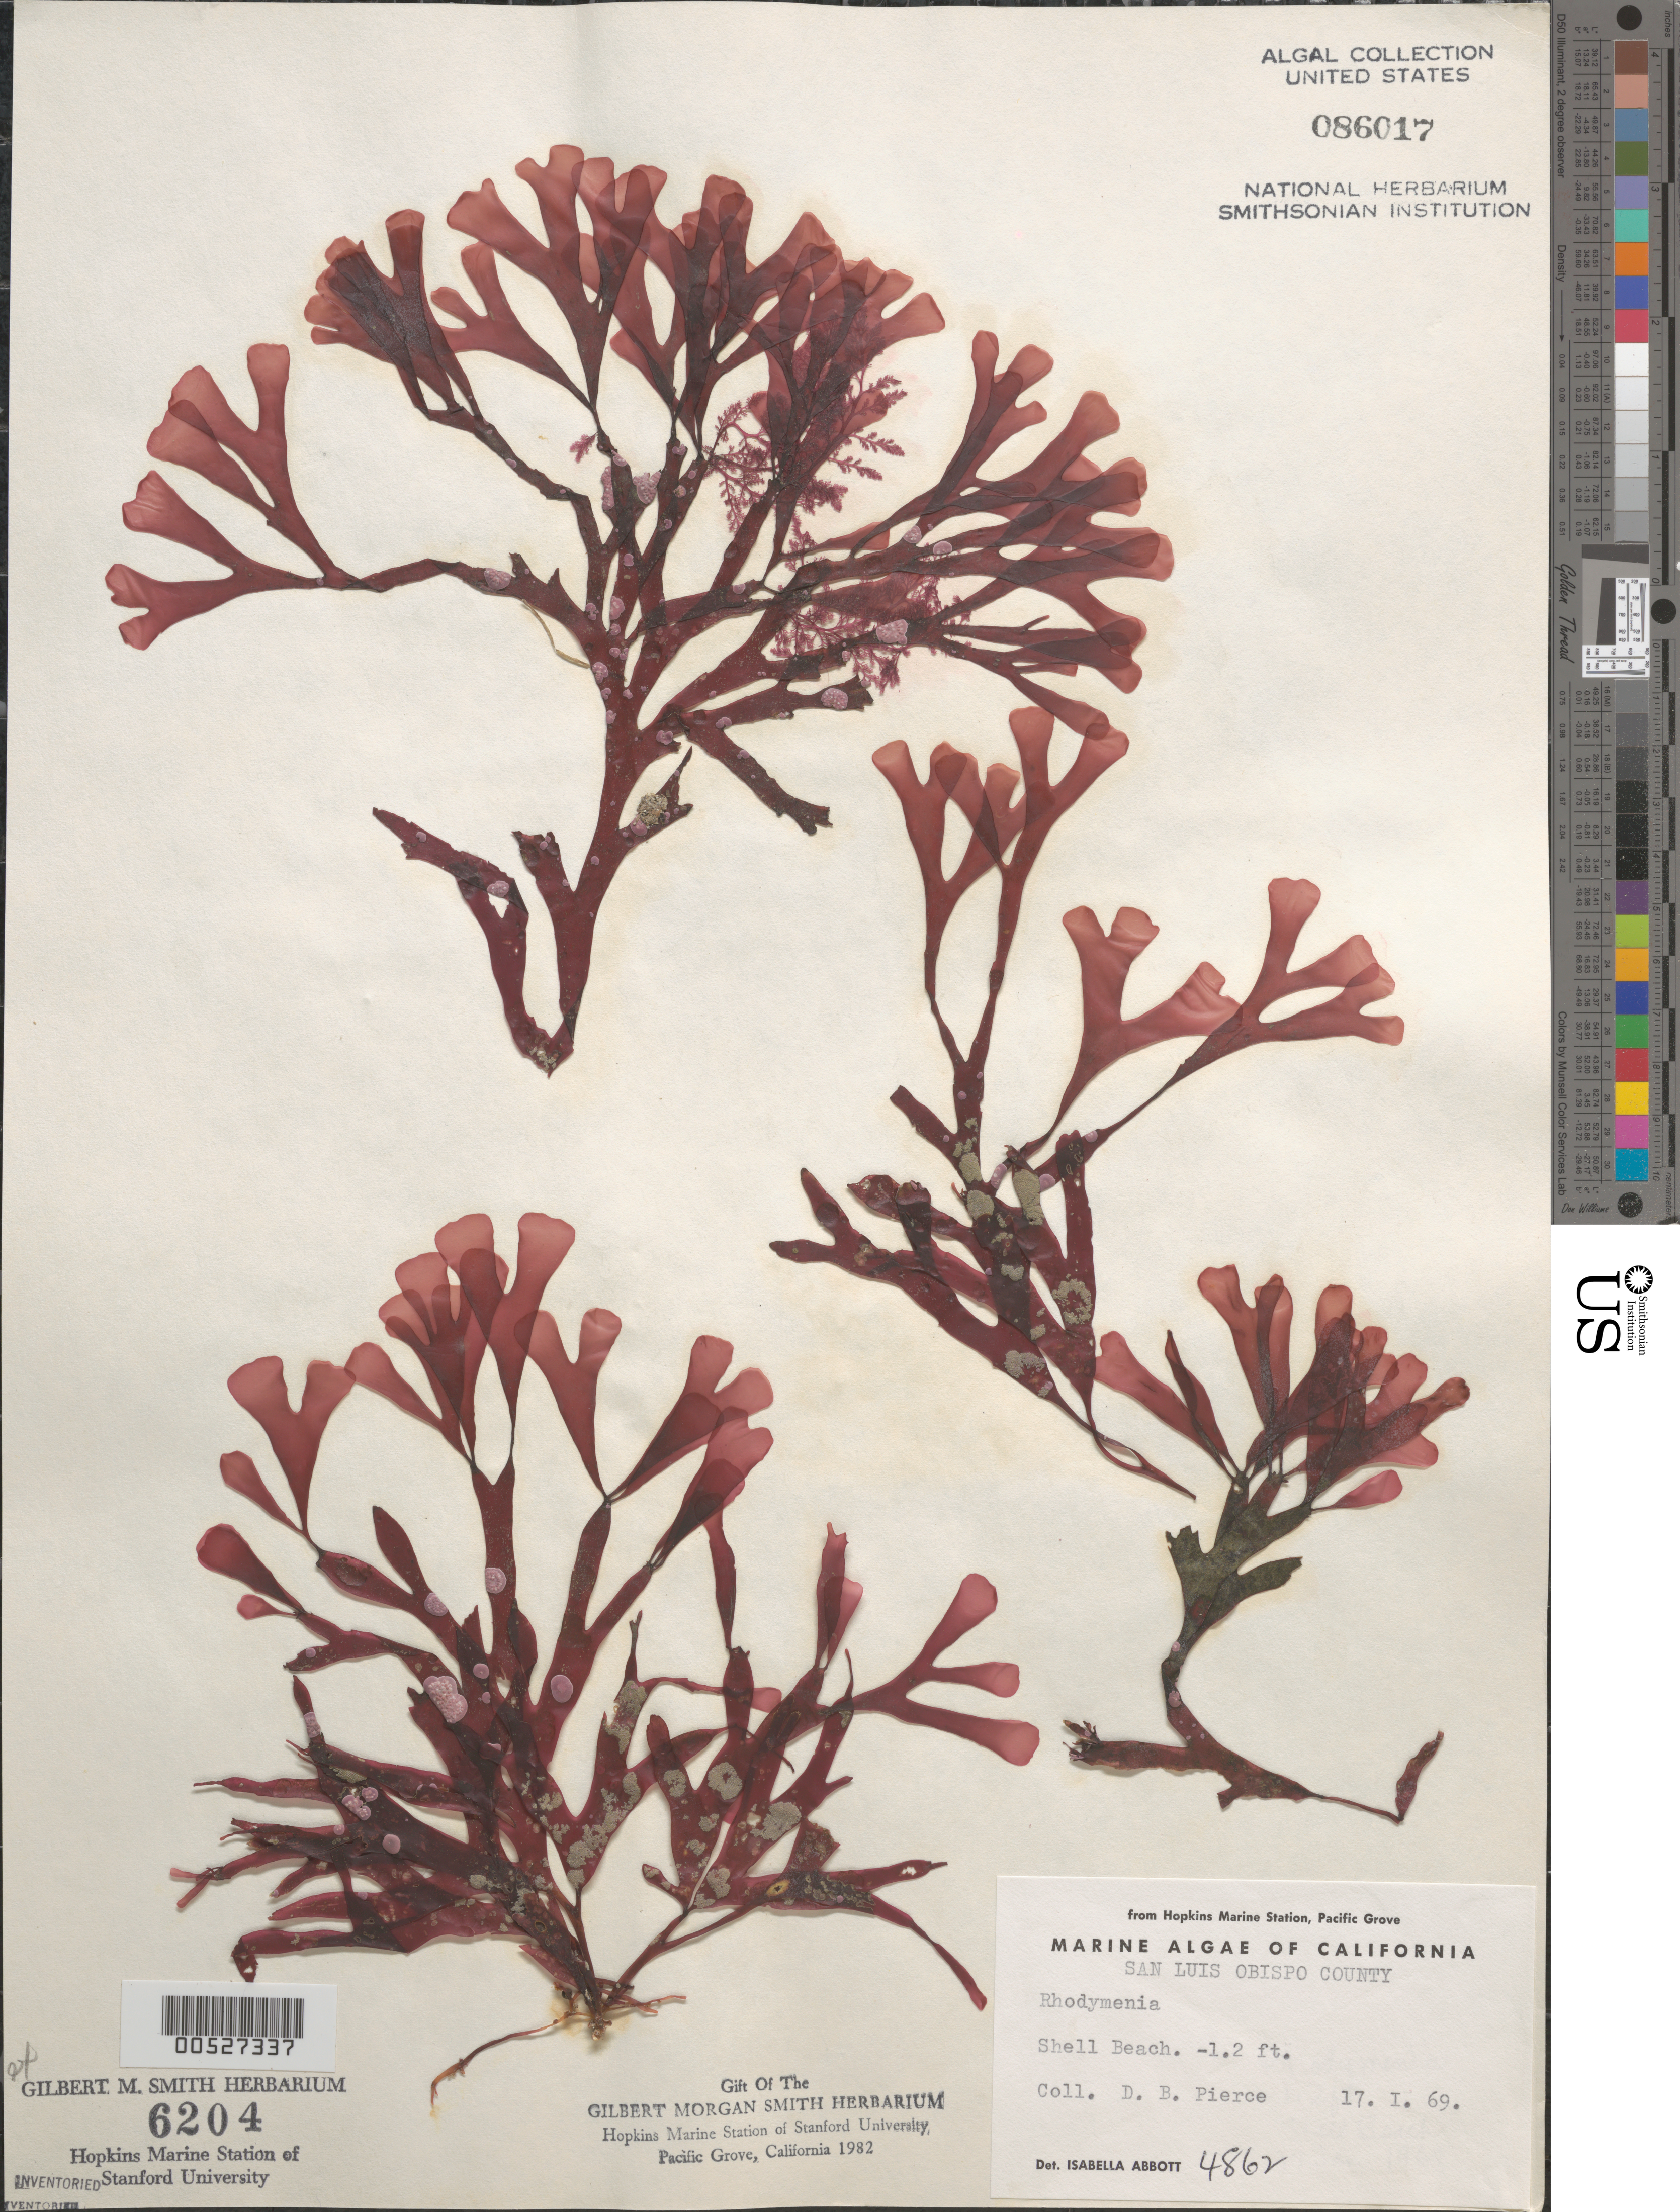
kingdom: Plantae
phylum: Rhodophyta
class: Florideophyceae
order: Rhodymeniales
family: Rhodymeniaceae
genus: Rhodymenia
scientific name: Rhodymenia sp.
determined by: Abbott, Isabella A.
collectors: D. Pierce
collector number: IAA 4862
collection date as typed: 17 Jan 1969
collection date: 1969-01-17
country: United States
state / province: California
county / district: San Luis Obispo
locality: Shell Beach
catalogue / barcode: US 86017